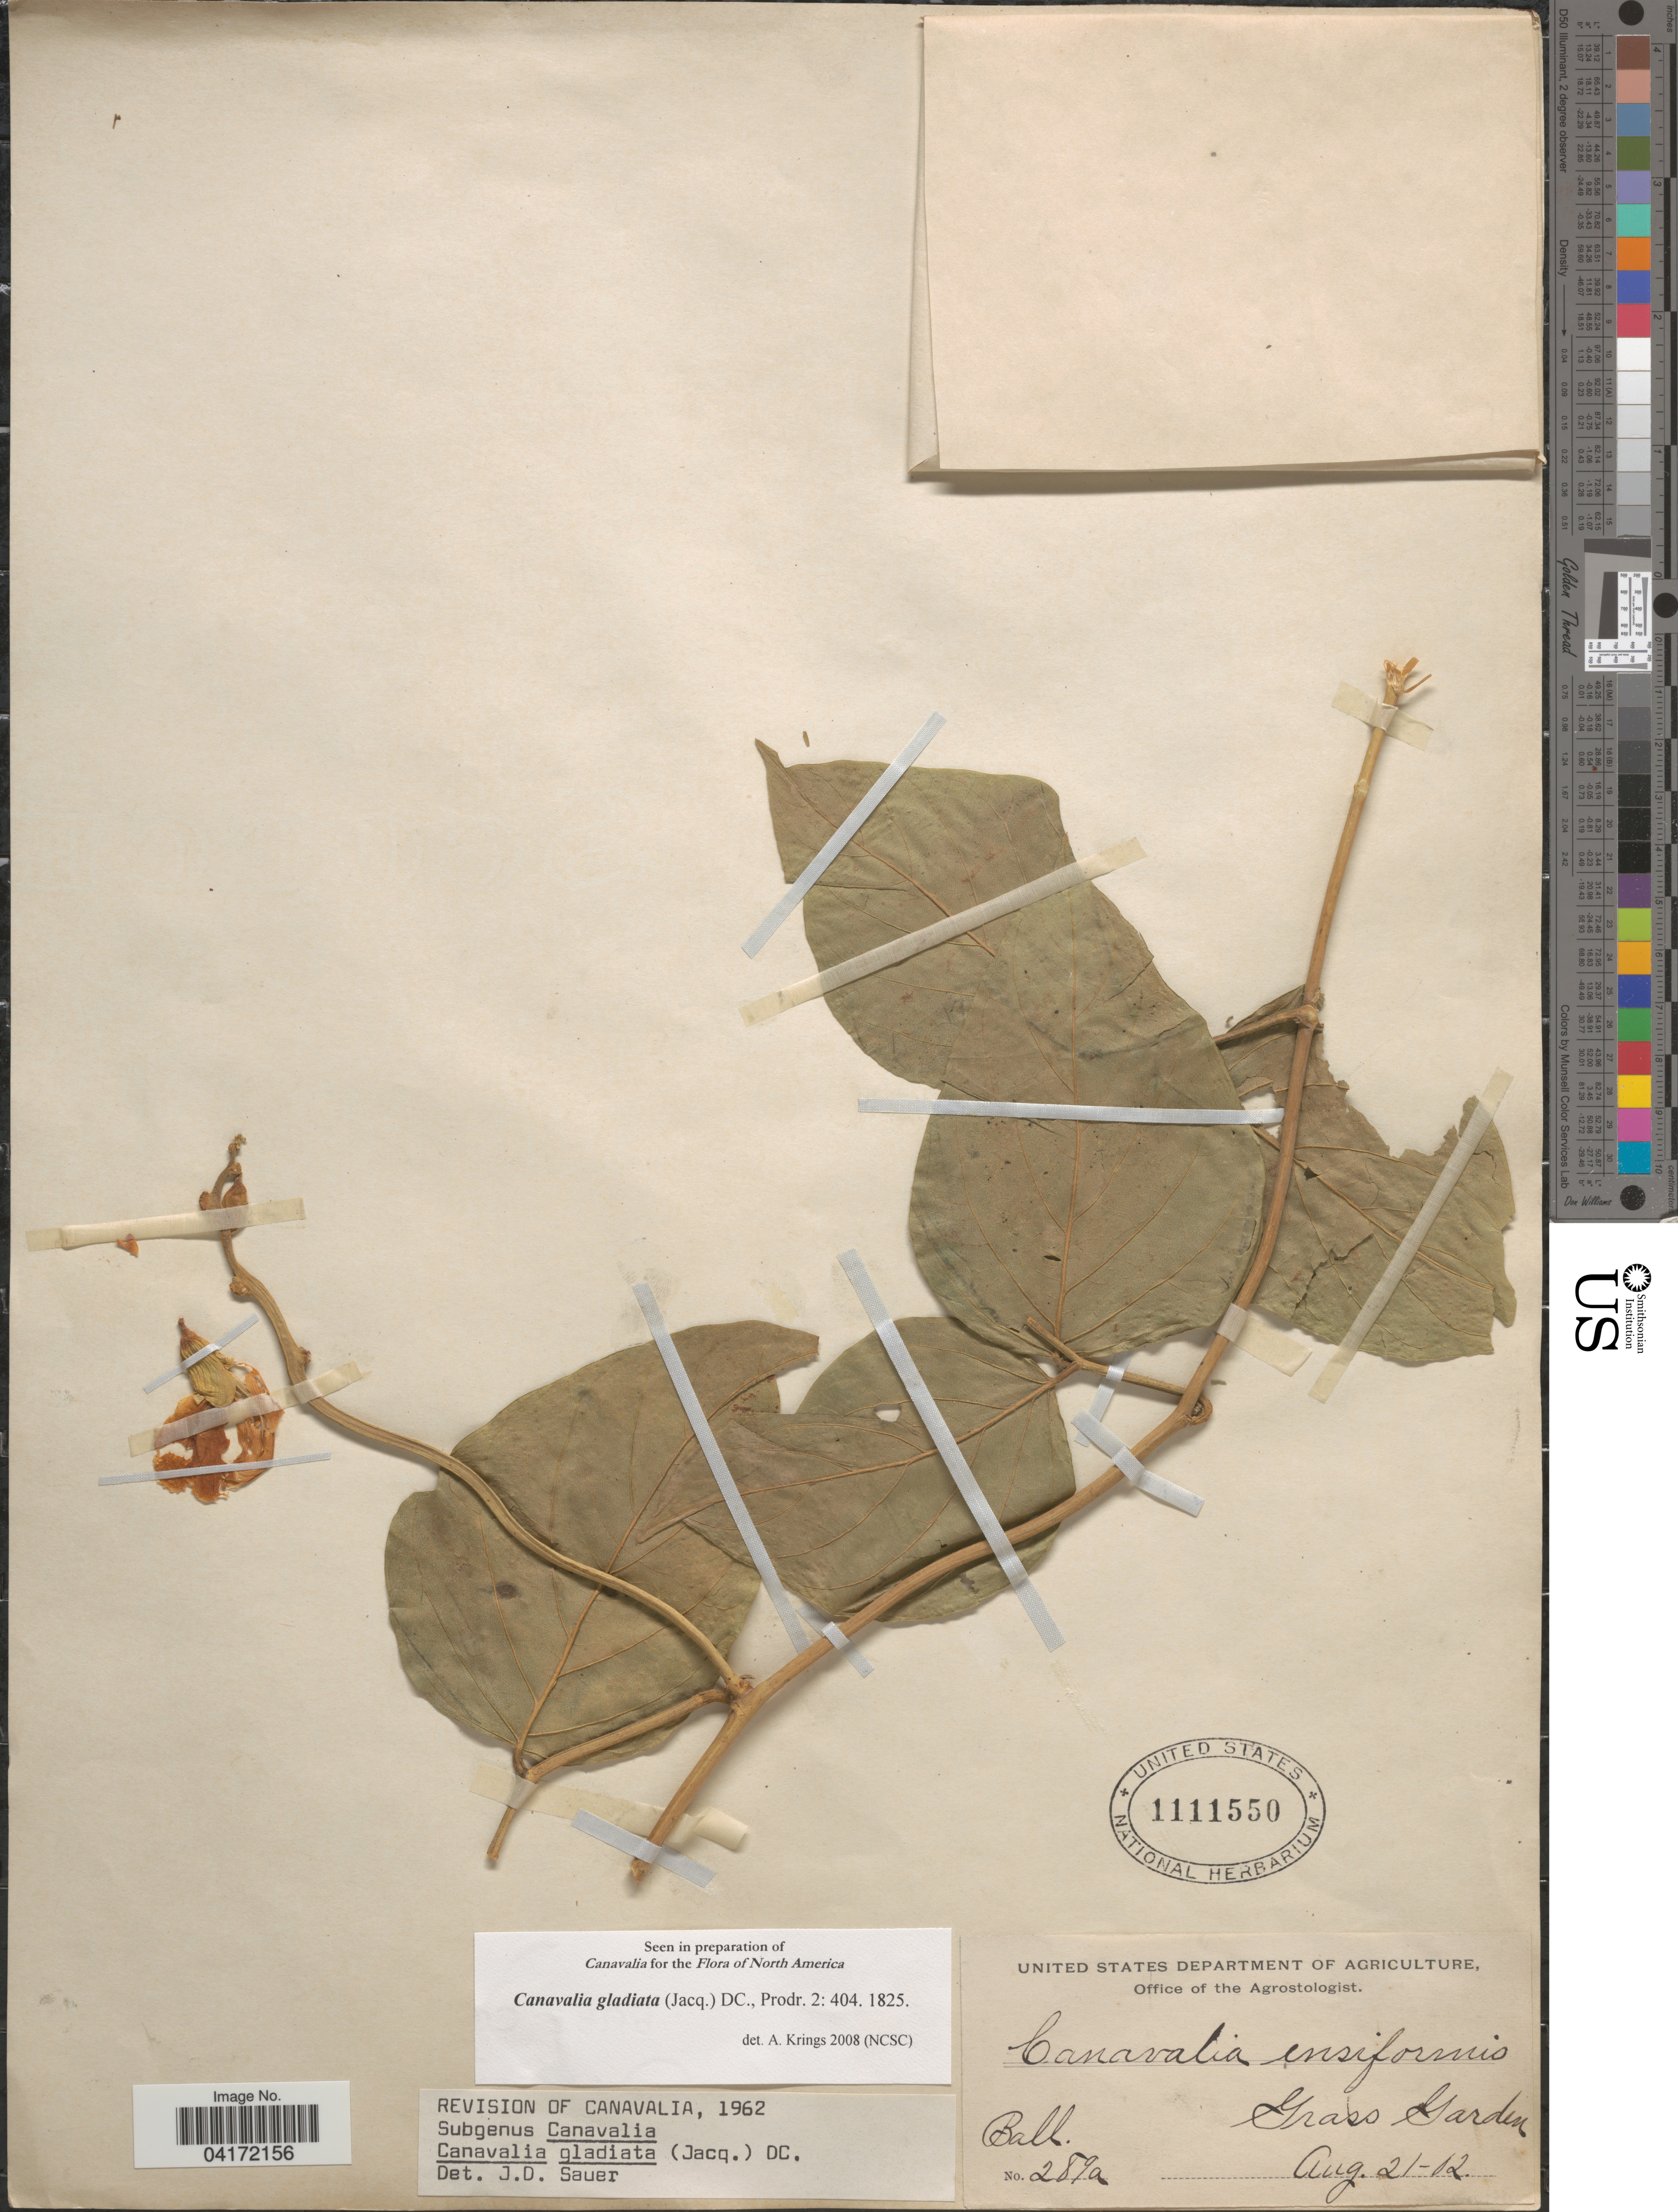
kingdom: Plantae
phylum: Tracheophyta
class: Magnoliopsida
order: Fabales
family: Fabaceae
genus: Canavalia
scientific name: Canavalia gladiata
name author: (Jacq.) DC.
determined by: Krings, A.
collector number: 289a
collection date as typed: Transcribed d/m/y: 21/8/2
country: United States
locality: Grass Garden.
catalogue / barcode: US 1111550